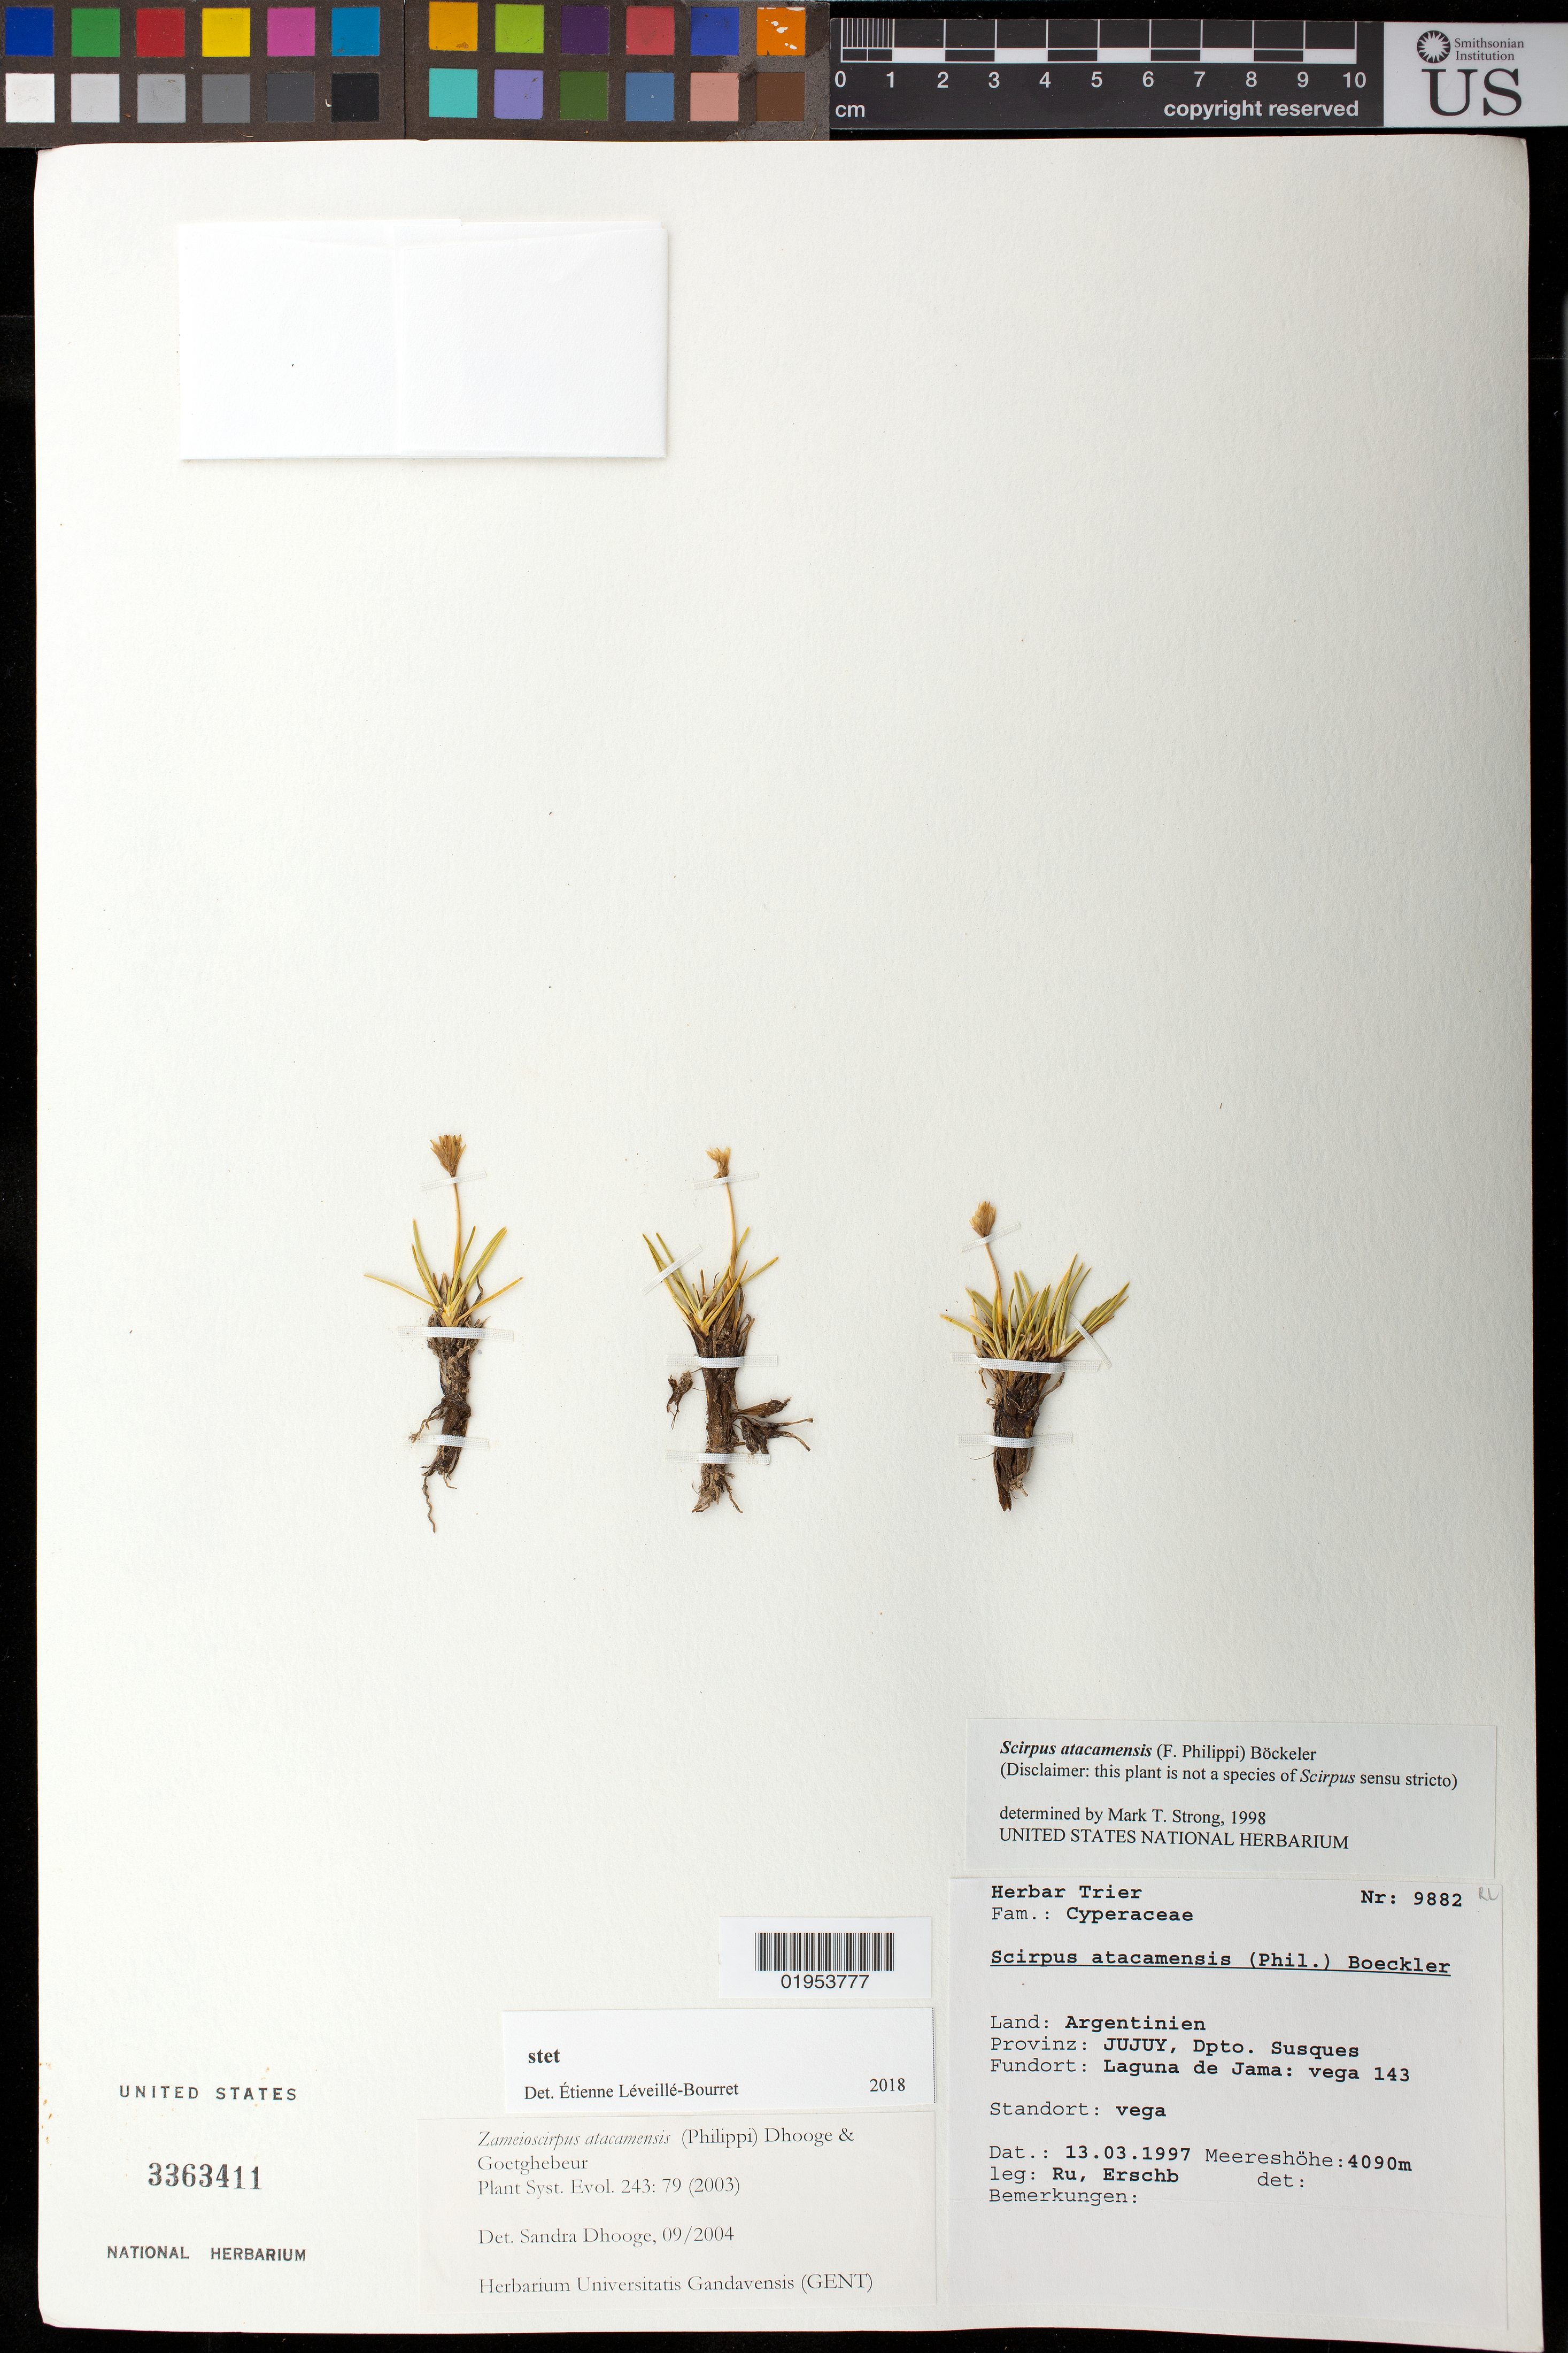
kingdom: Plantae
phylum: Tracheophyta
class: Liliopsida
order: Poales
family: Cyperaceae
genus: Zameioscirpus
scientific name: Zameioscirpus atacamensis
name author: (F. Phil.) Dhooge & Goetgh.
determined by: Dhooge, S.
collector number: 9882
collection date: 1997-03-13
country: Argentina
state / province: Jujuy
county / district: Susques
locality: Laguna de Jama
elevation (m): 4090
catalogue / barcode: US 3363411